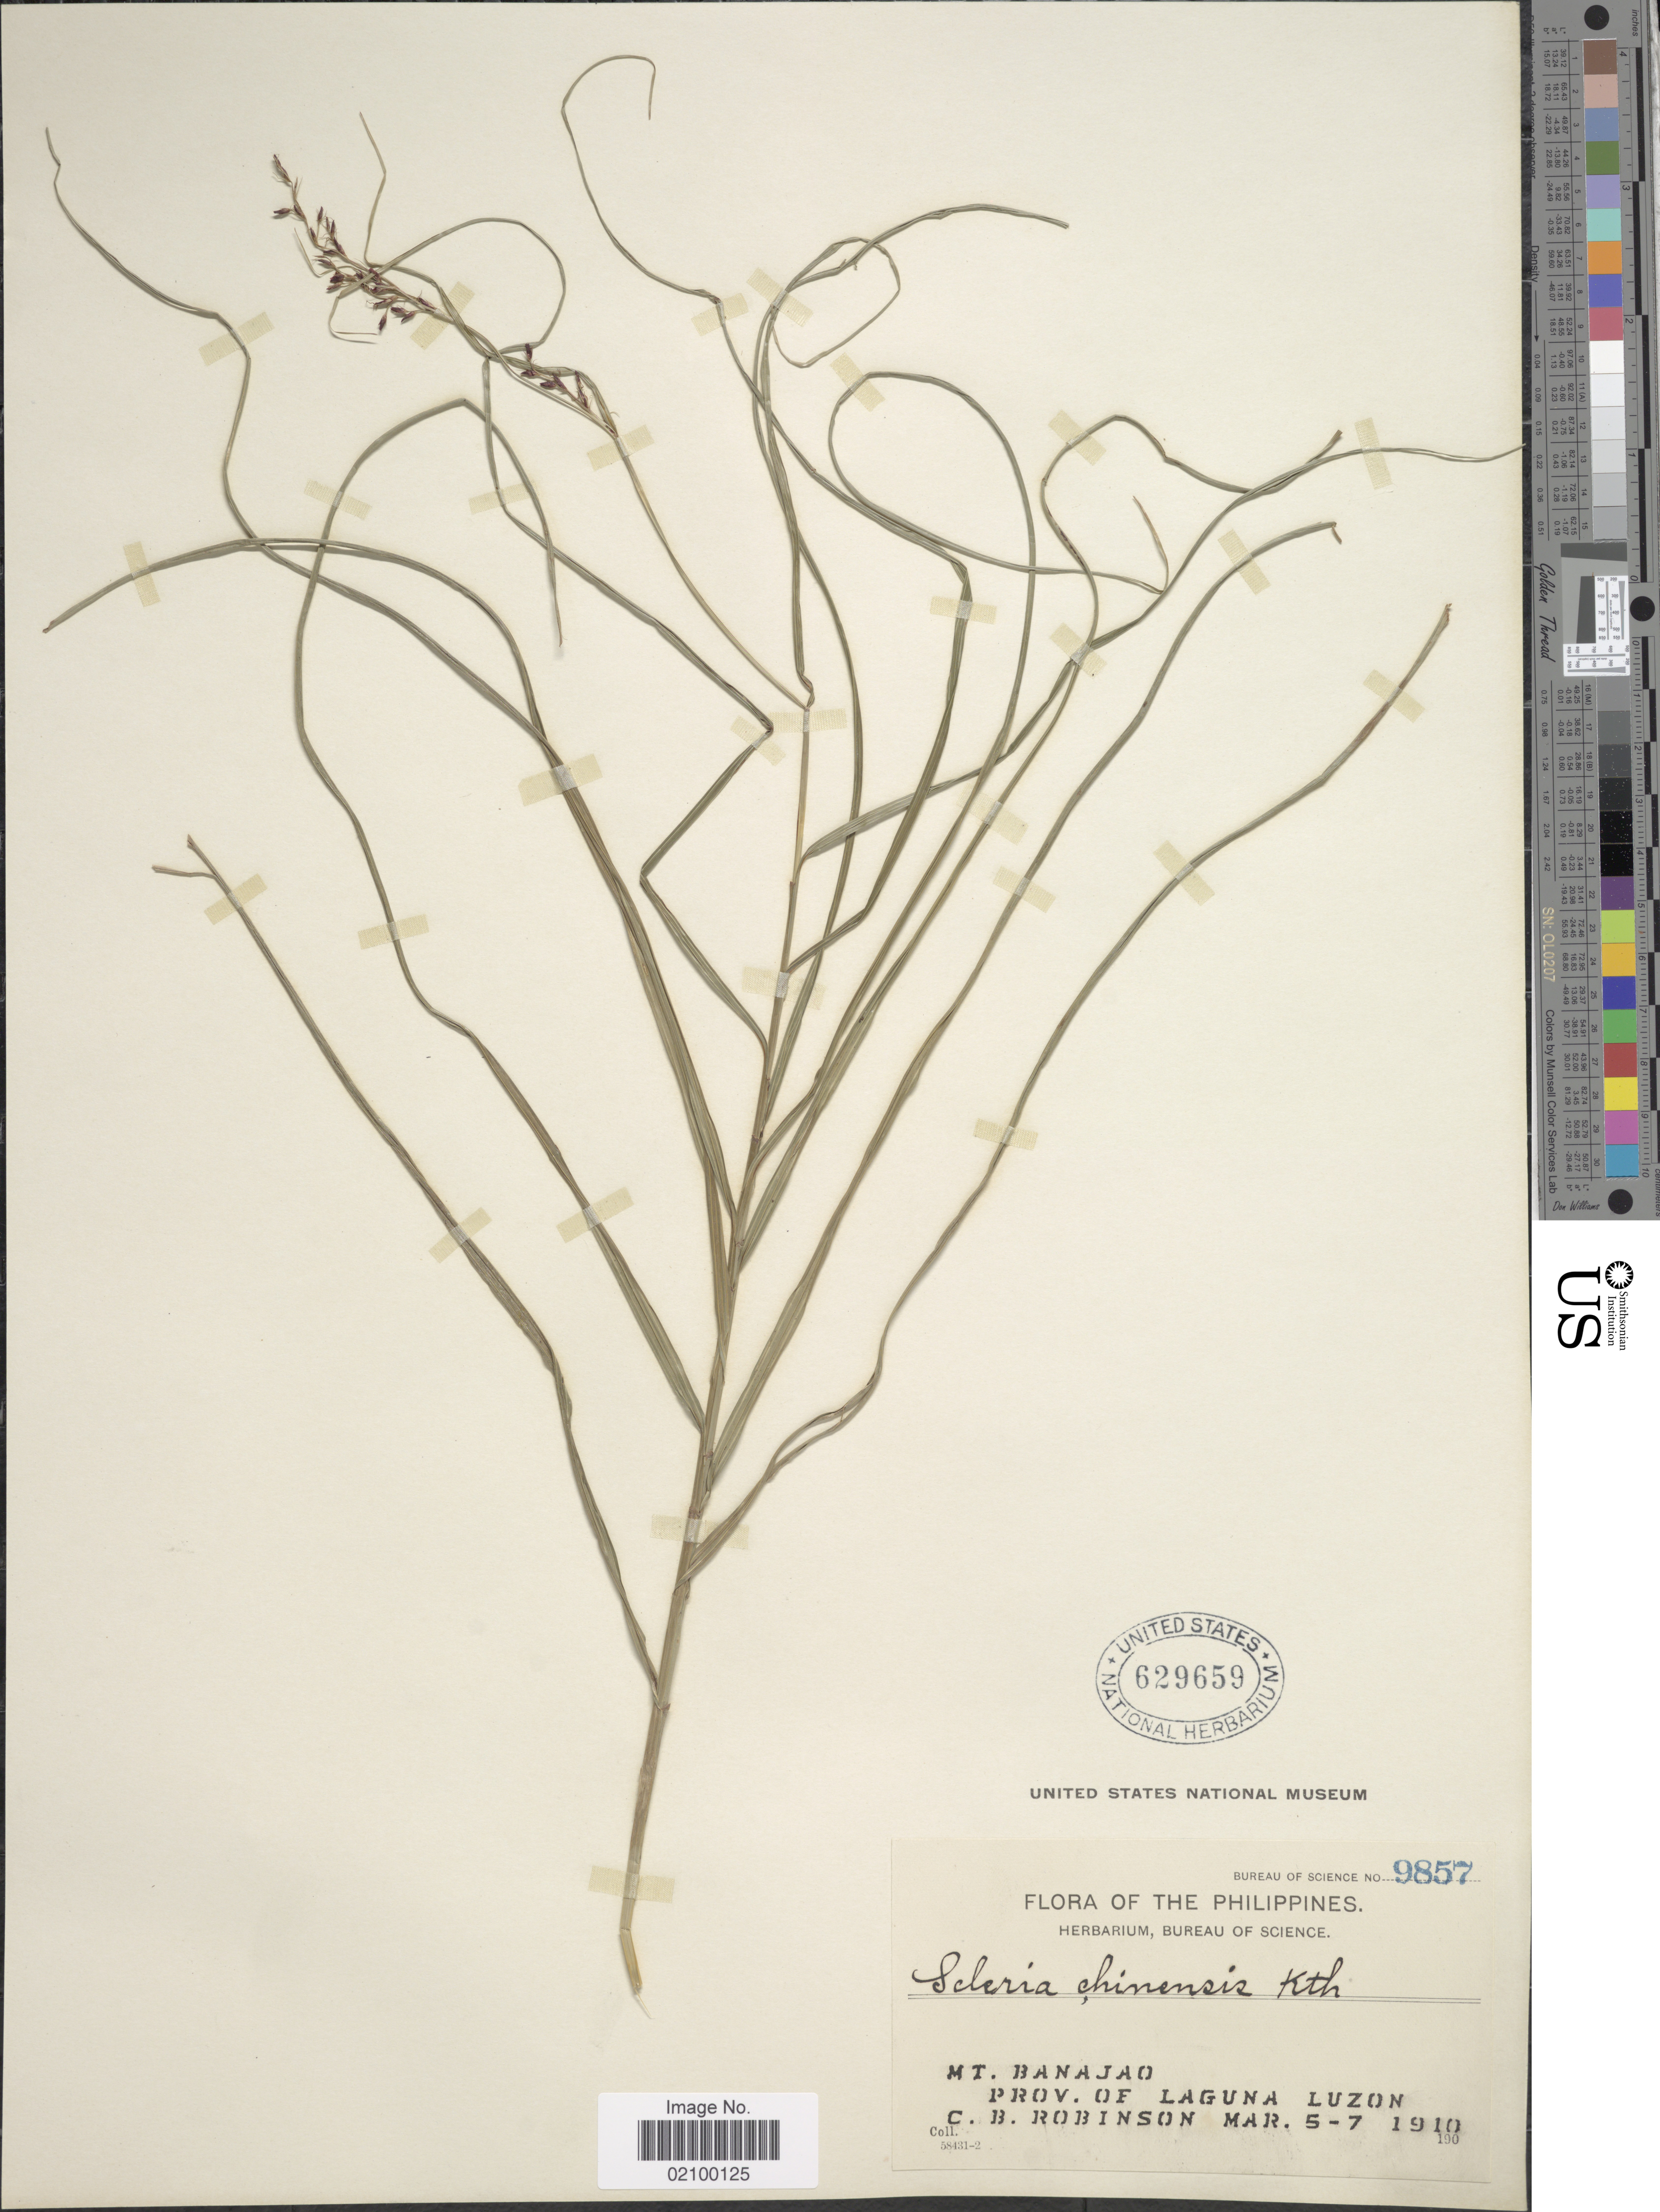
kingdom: Plantae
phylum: Tracheophyta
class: Liliopsida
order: Poales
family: Cyperaceae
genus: Scleria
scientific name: Scleria terrestris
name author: (L.) Fassett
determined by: Strong, Mark T., (BOT), Smithsonian Institution - National Museum of Natural History (UNITED STATES)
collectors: C. Robinson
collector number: Bureau of Science 9857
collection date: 1910-03-05/1910-03-07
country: Philippines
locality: Mt. Banajao, Prov. of Laguna, Luzon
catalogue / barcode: US 629659